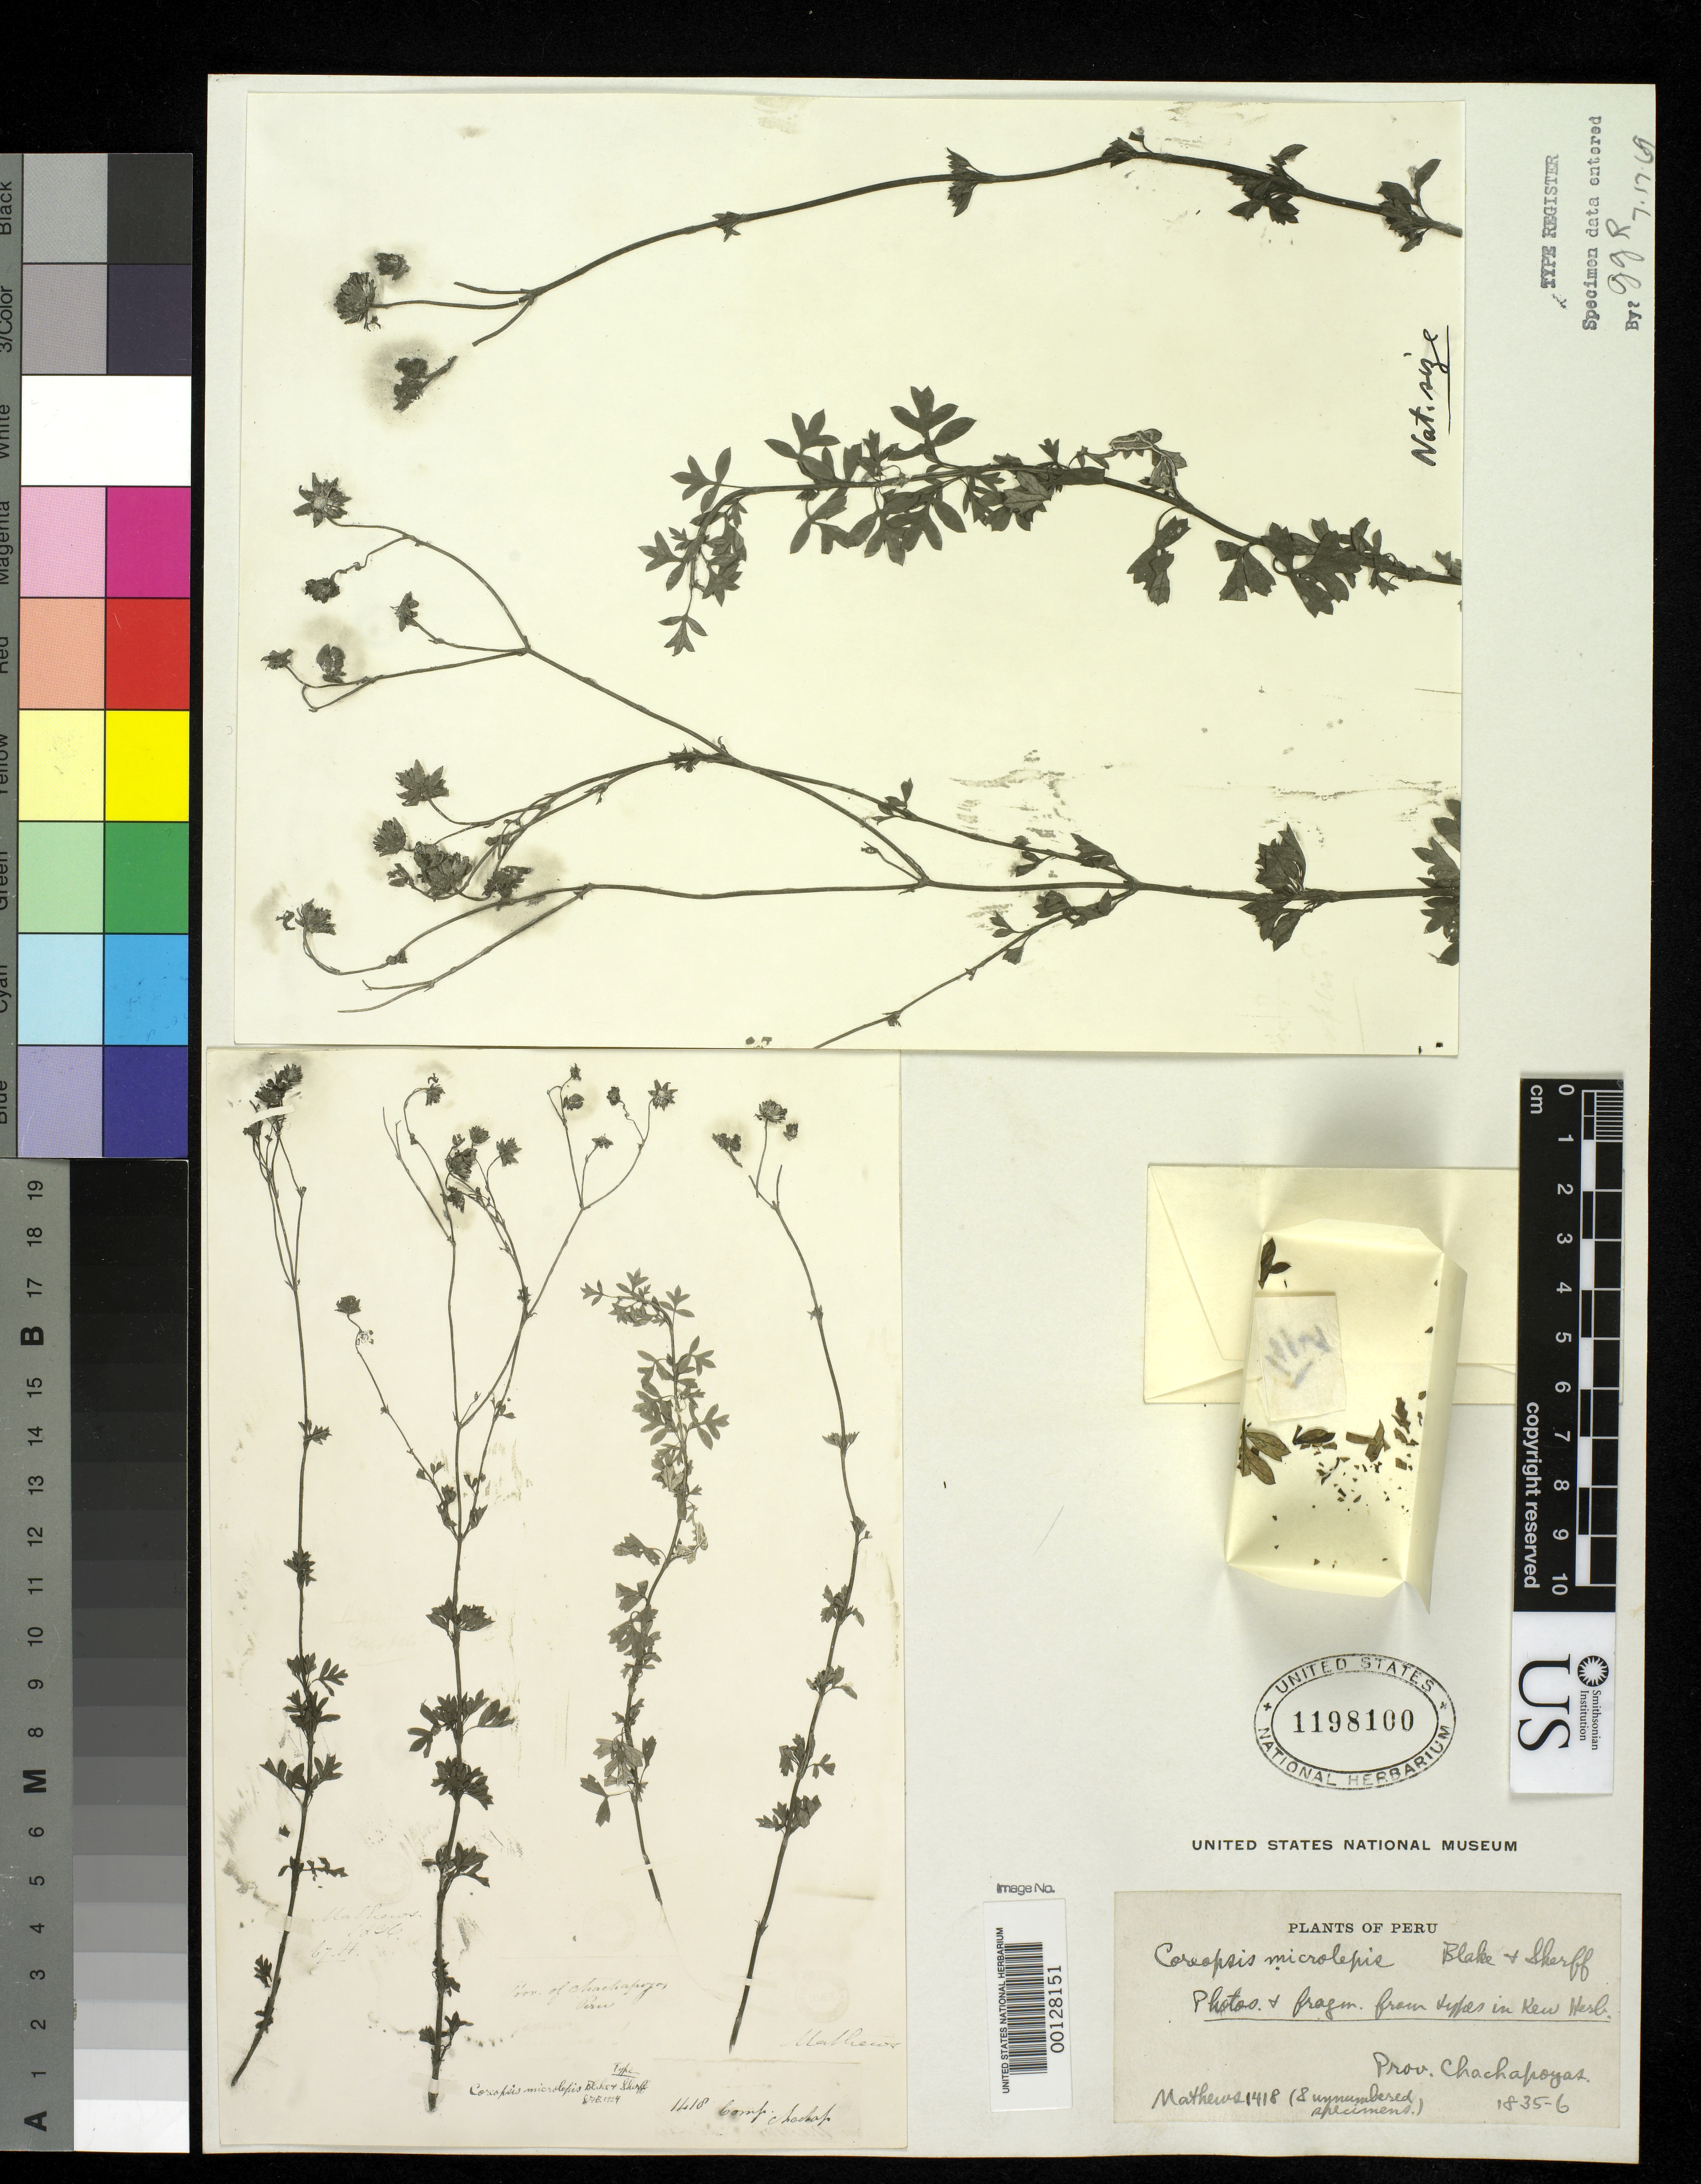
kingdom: Plantae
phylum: Tracheophyta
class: Magnoliopsida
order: Asterales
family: Asteraceae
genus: Coreopsis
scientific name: Coreopsis microlepis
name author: S.F. Blake & Sherff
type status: Type Collection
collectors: A. Mathews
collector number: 1418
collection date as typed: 1835 to -- --- 1836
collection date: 1835/1836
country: Peru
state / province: Amazonas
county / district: Chachapoyas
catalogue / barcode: US 1198100